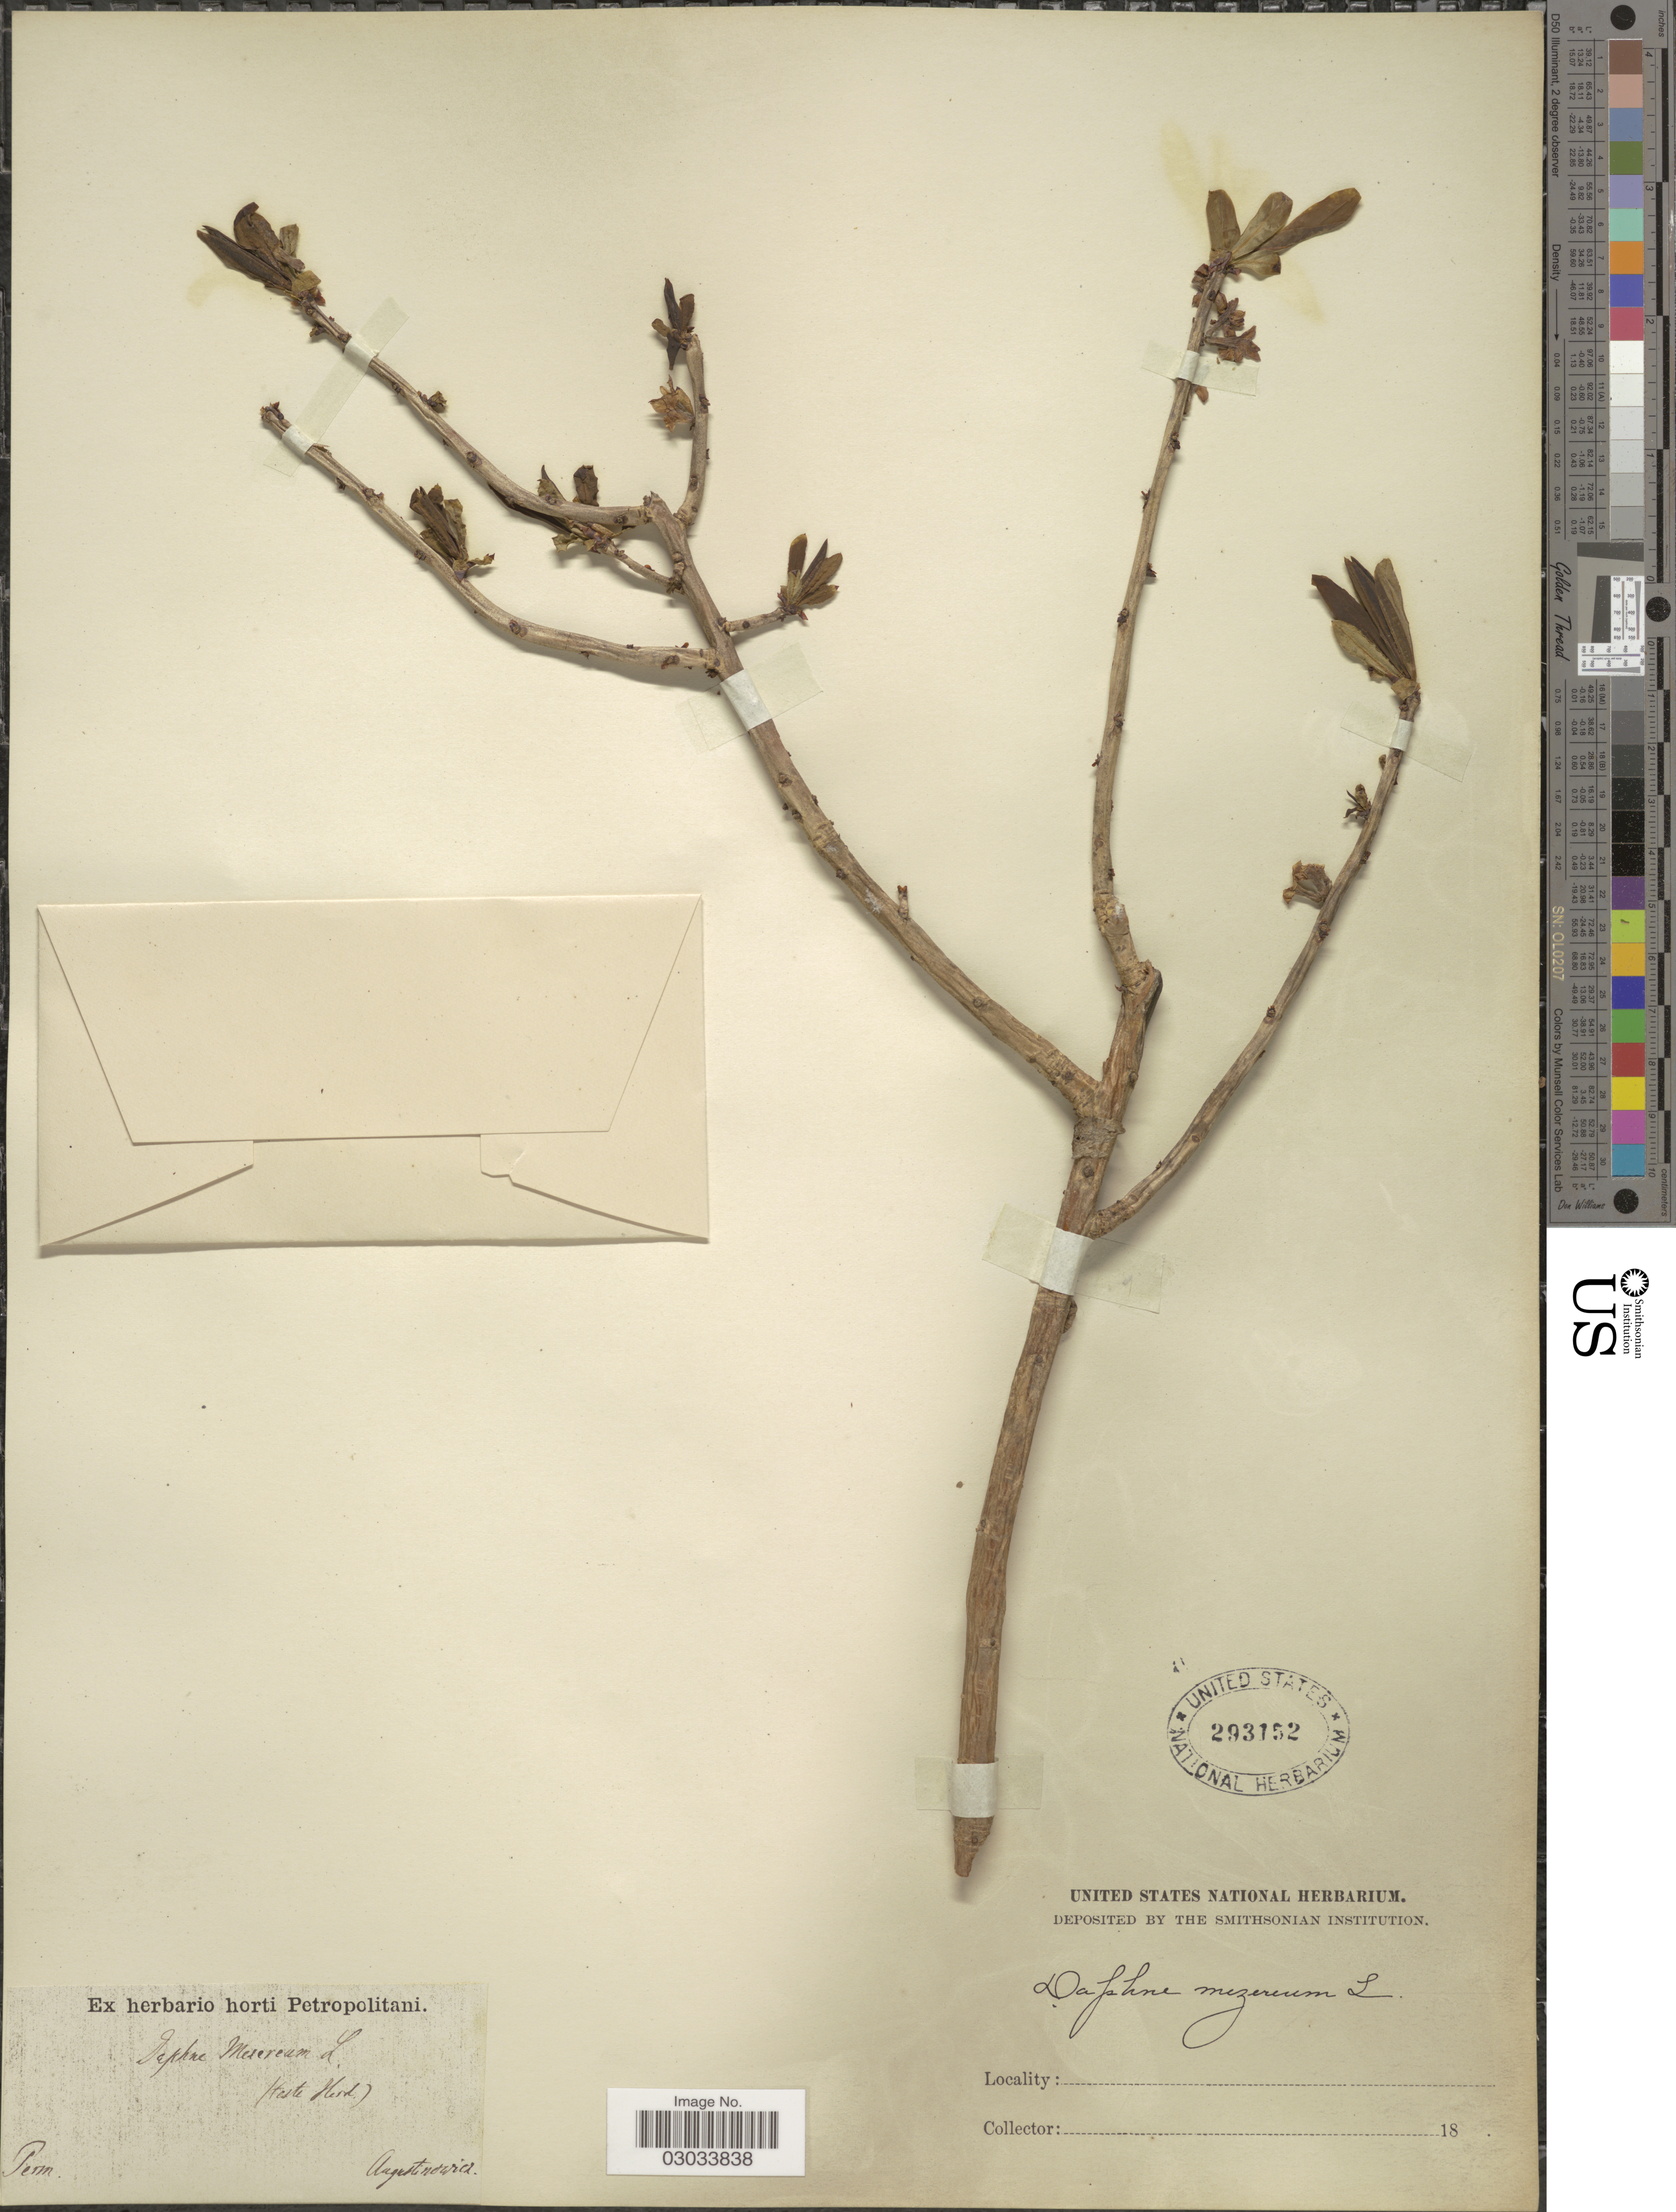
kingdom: Plantae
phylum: Tracheophyta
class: Magnoliopsida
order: Malvales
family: Thymelaeaceae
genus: Daphne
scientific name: Daphne mezereum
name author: L.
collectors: Augustinowicz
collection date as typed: Transcribed d/m/y: //18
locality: Penn. [interpreted]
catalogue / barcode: US 293152